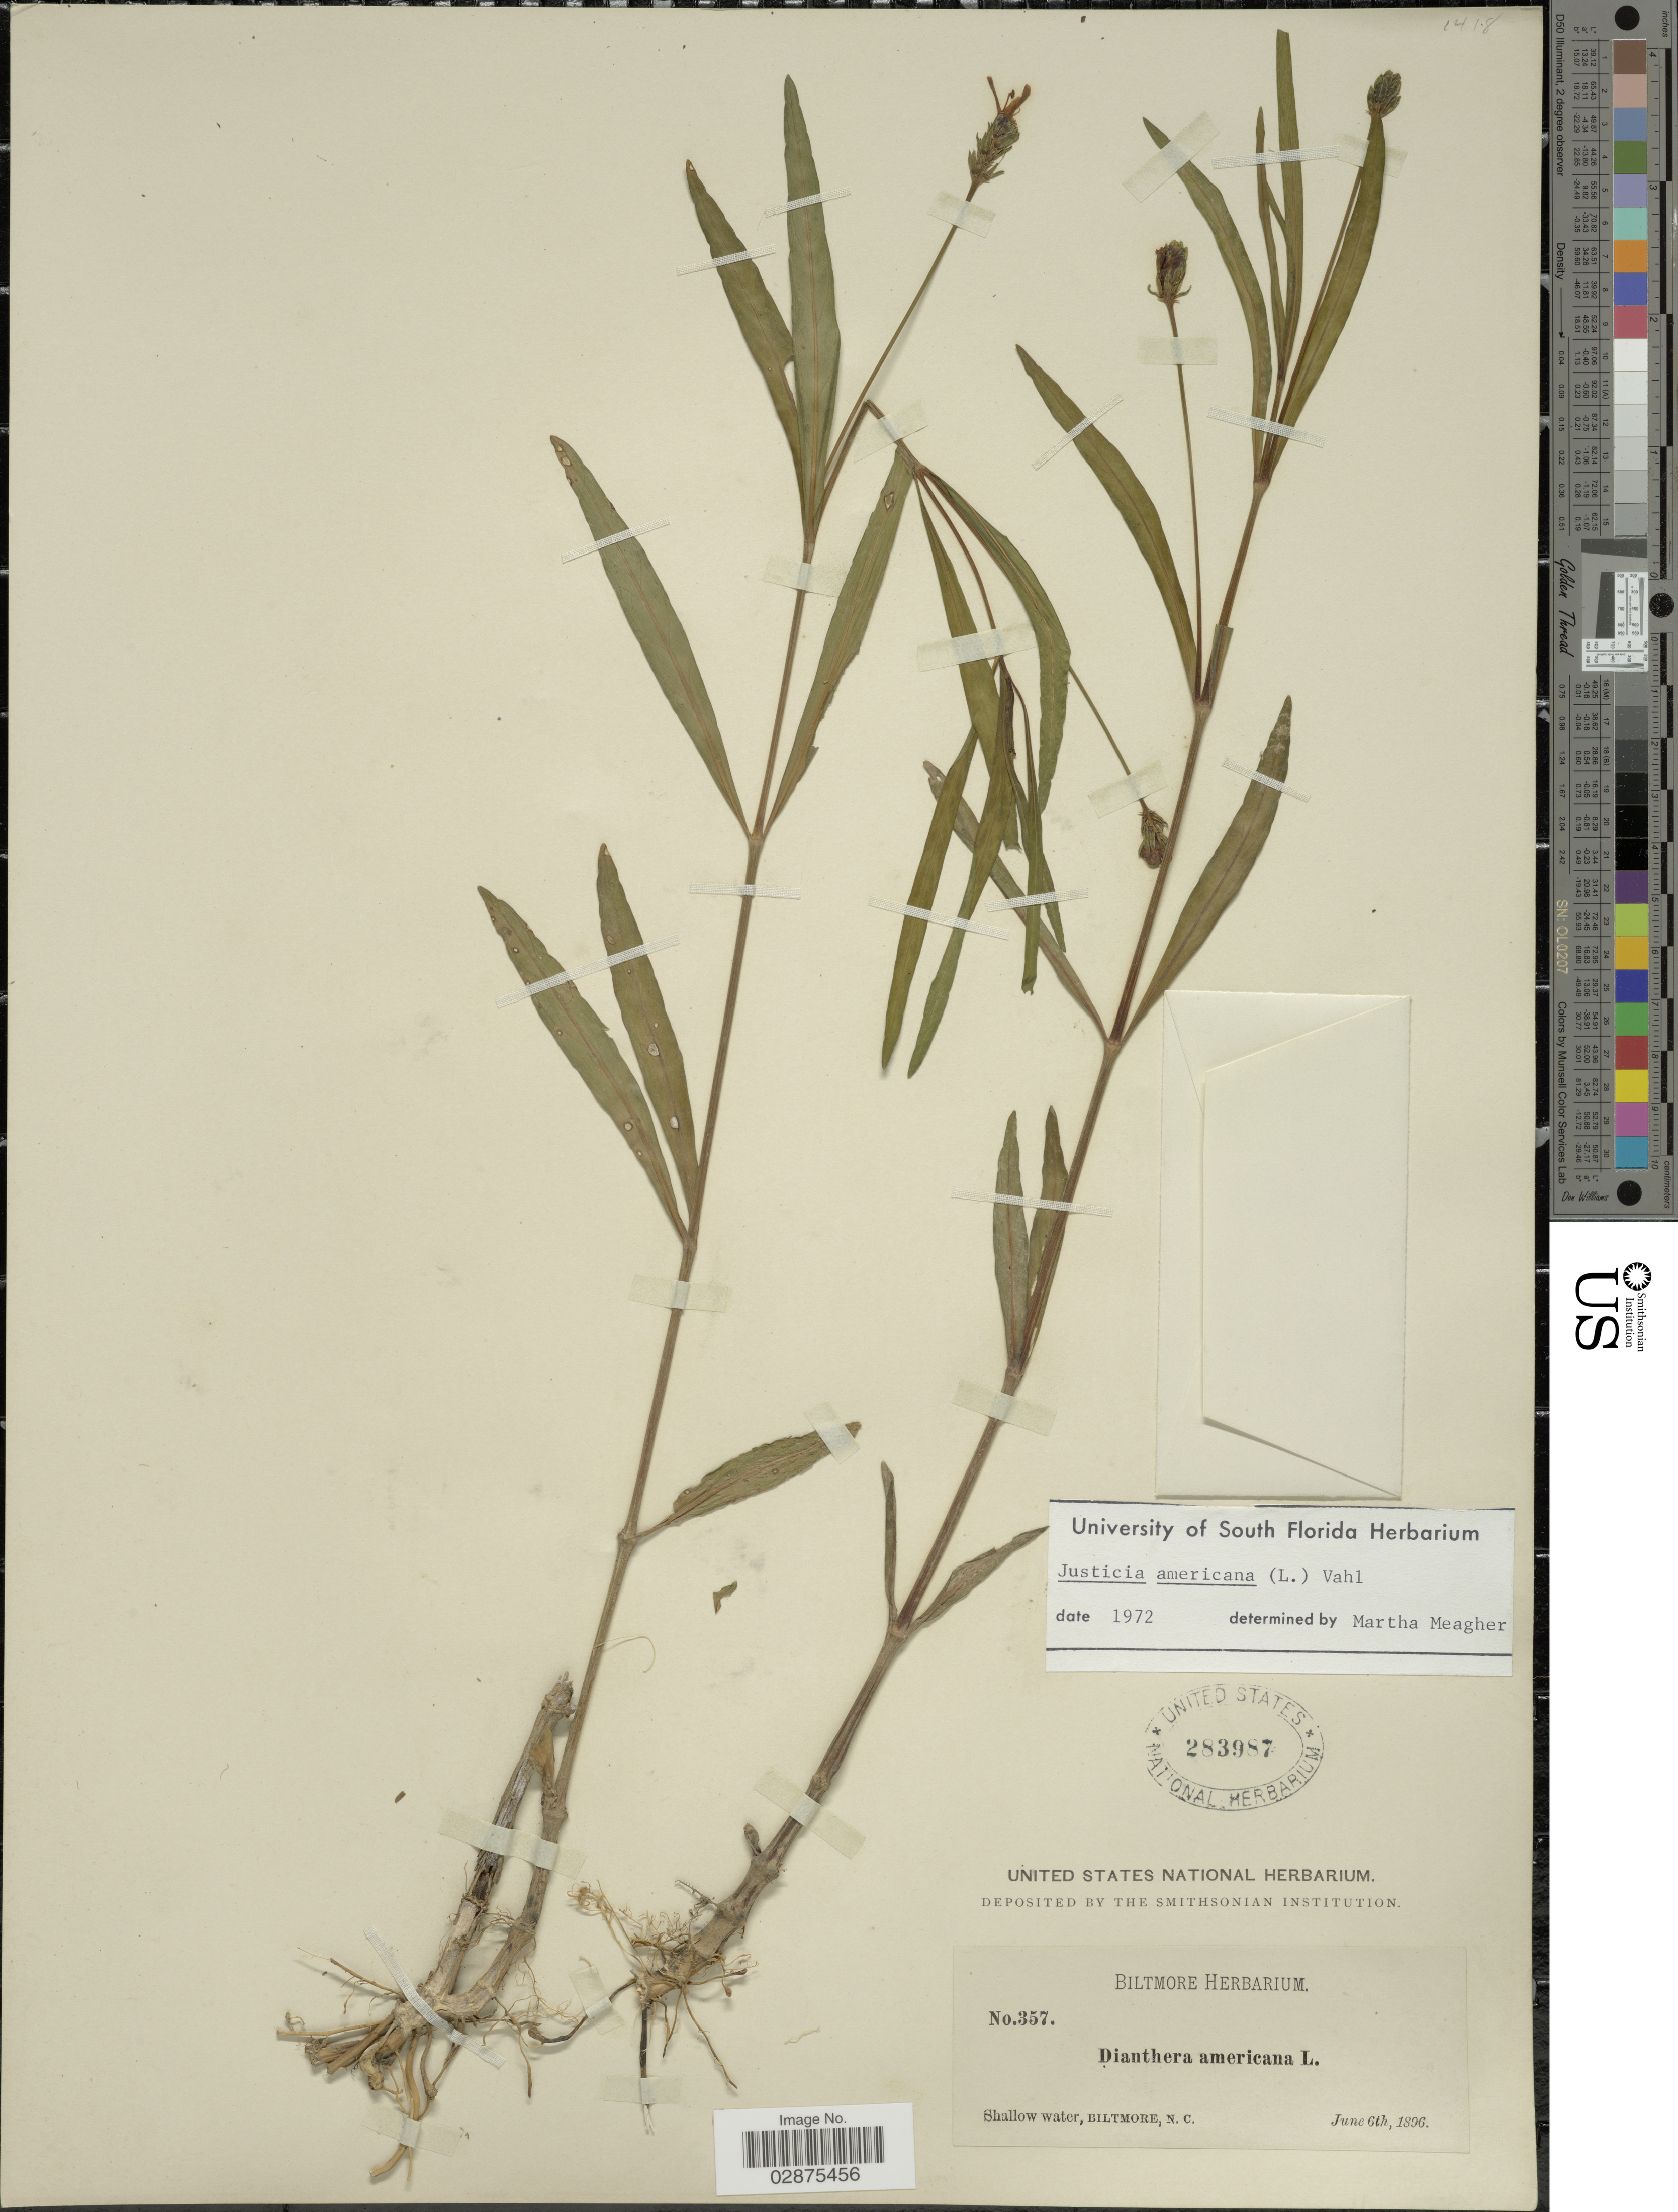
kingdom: Plantae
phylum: Tracheophyta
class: Magnoliopsida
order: Lamiales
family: Acanthaceae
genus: Justicia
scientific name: Justicia americana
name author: (L.) Vahl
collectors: ex herb. Biltmore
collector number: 357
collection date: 1896-06-06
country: United States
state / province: North Carolina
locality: Shallow water, Biltmore.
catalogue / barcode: US 283987